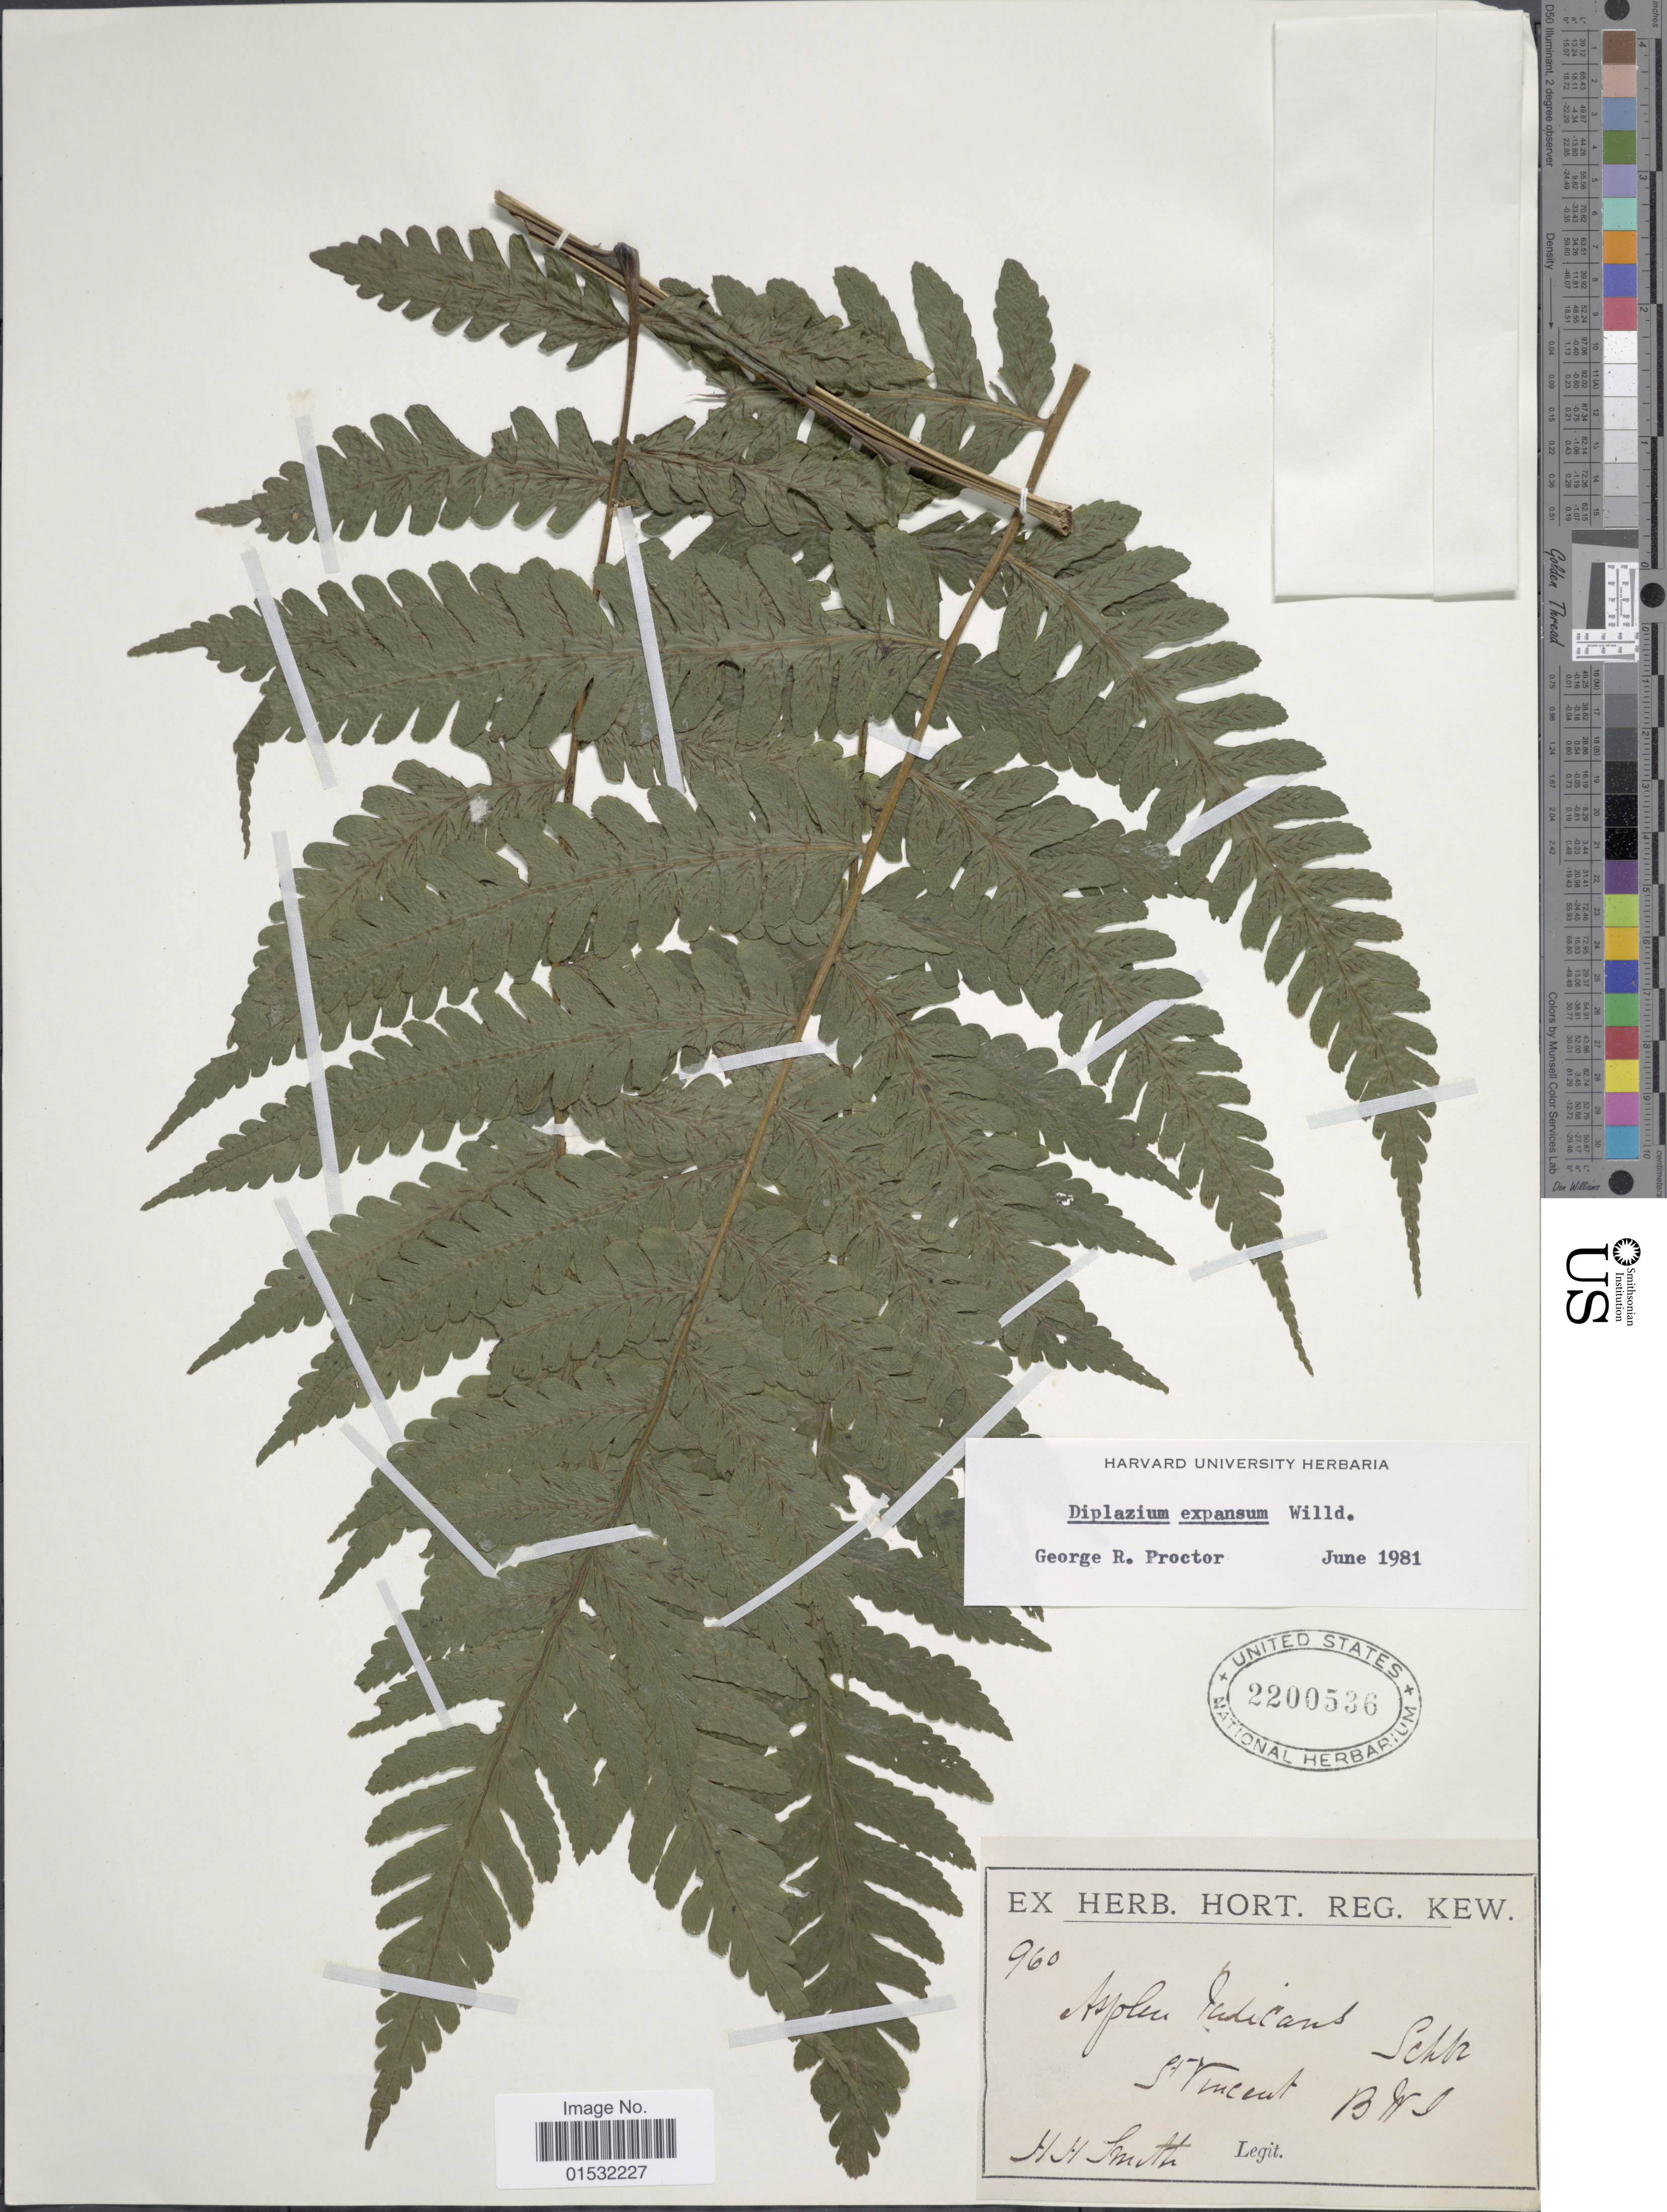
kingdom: Plantae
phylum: Tracheophyta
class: Polypodiopsida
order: Polypodiales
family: Athyriaceae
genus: Diplazium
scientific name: Diplazium expansum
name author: Willd.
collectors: H. H. Smith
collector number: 960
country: St. Vincent - Grenadines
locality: St. Vincent. B. W. I.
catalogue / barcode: US 2200536